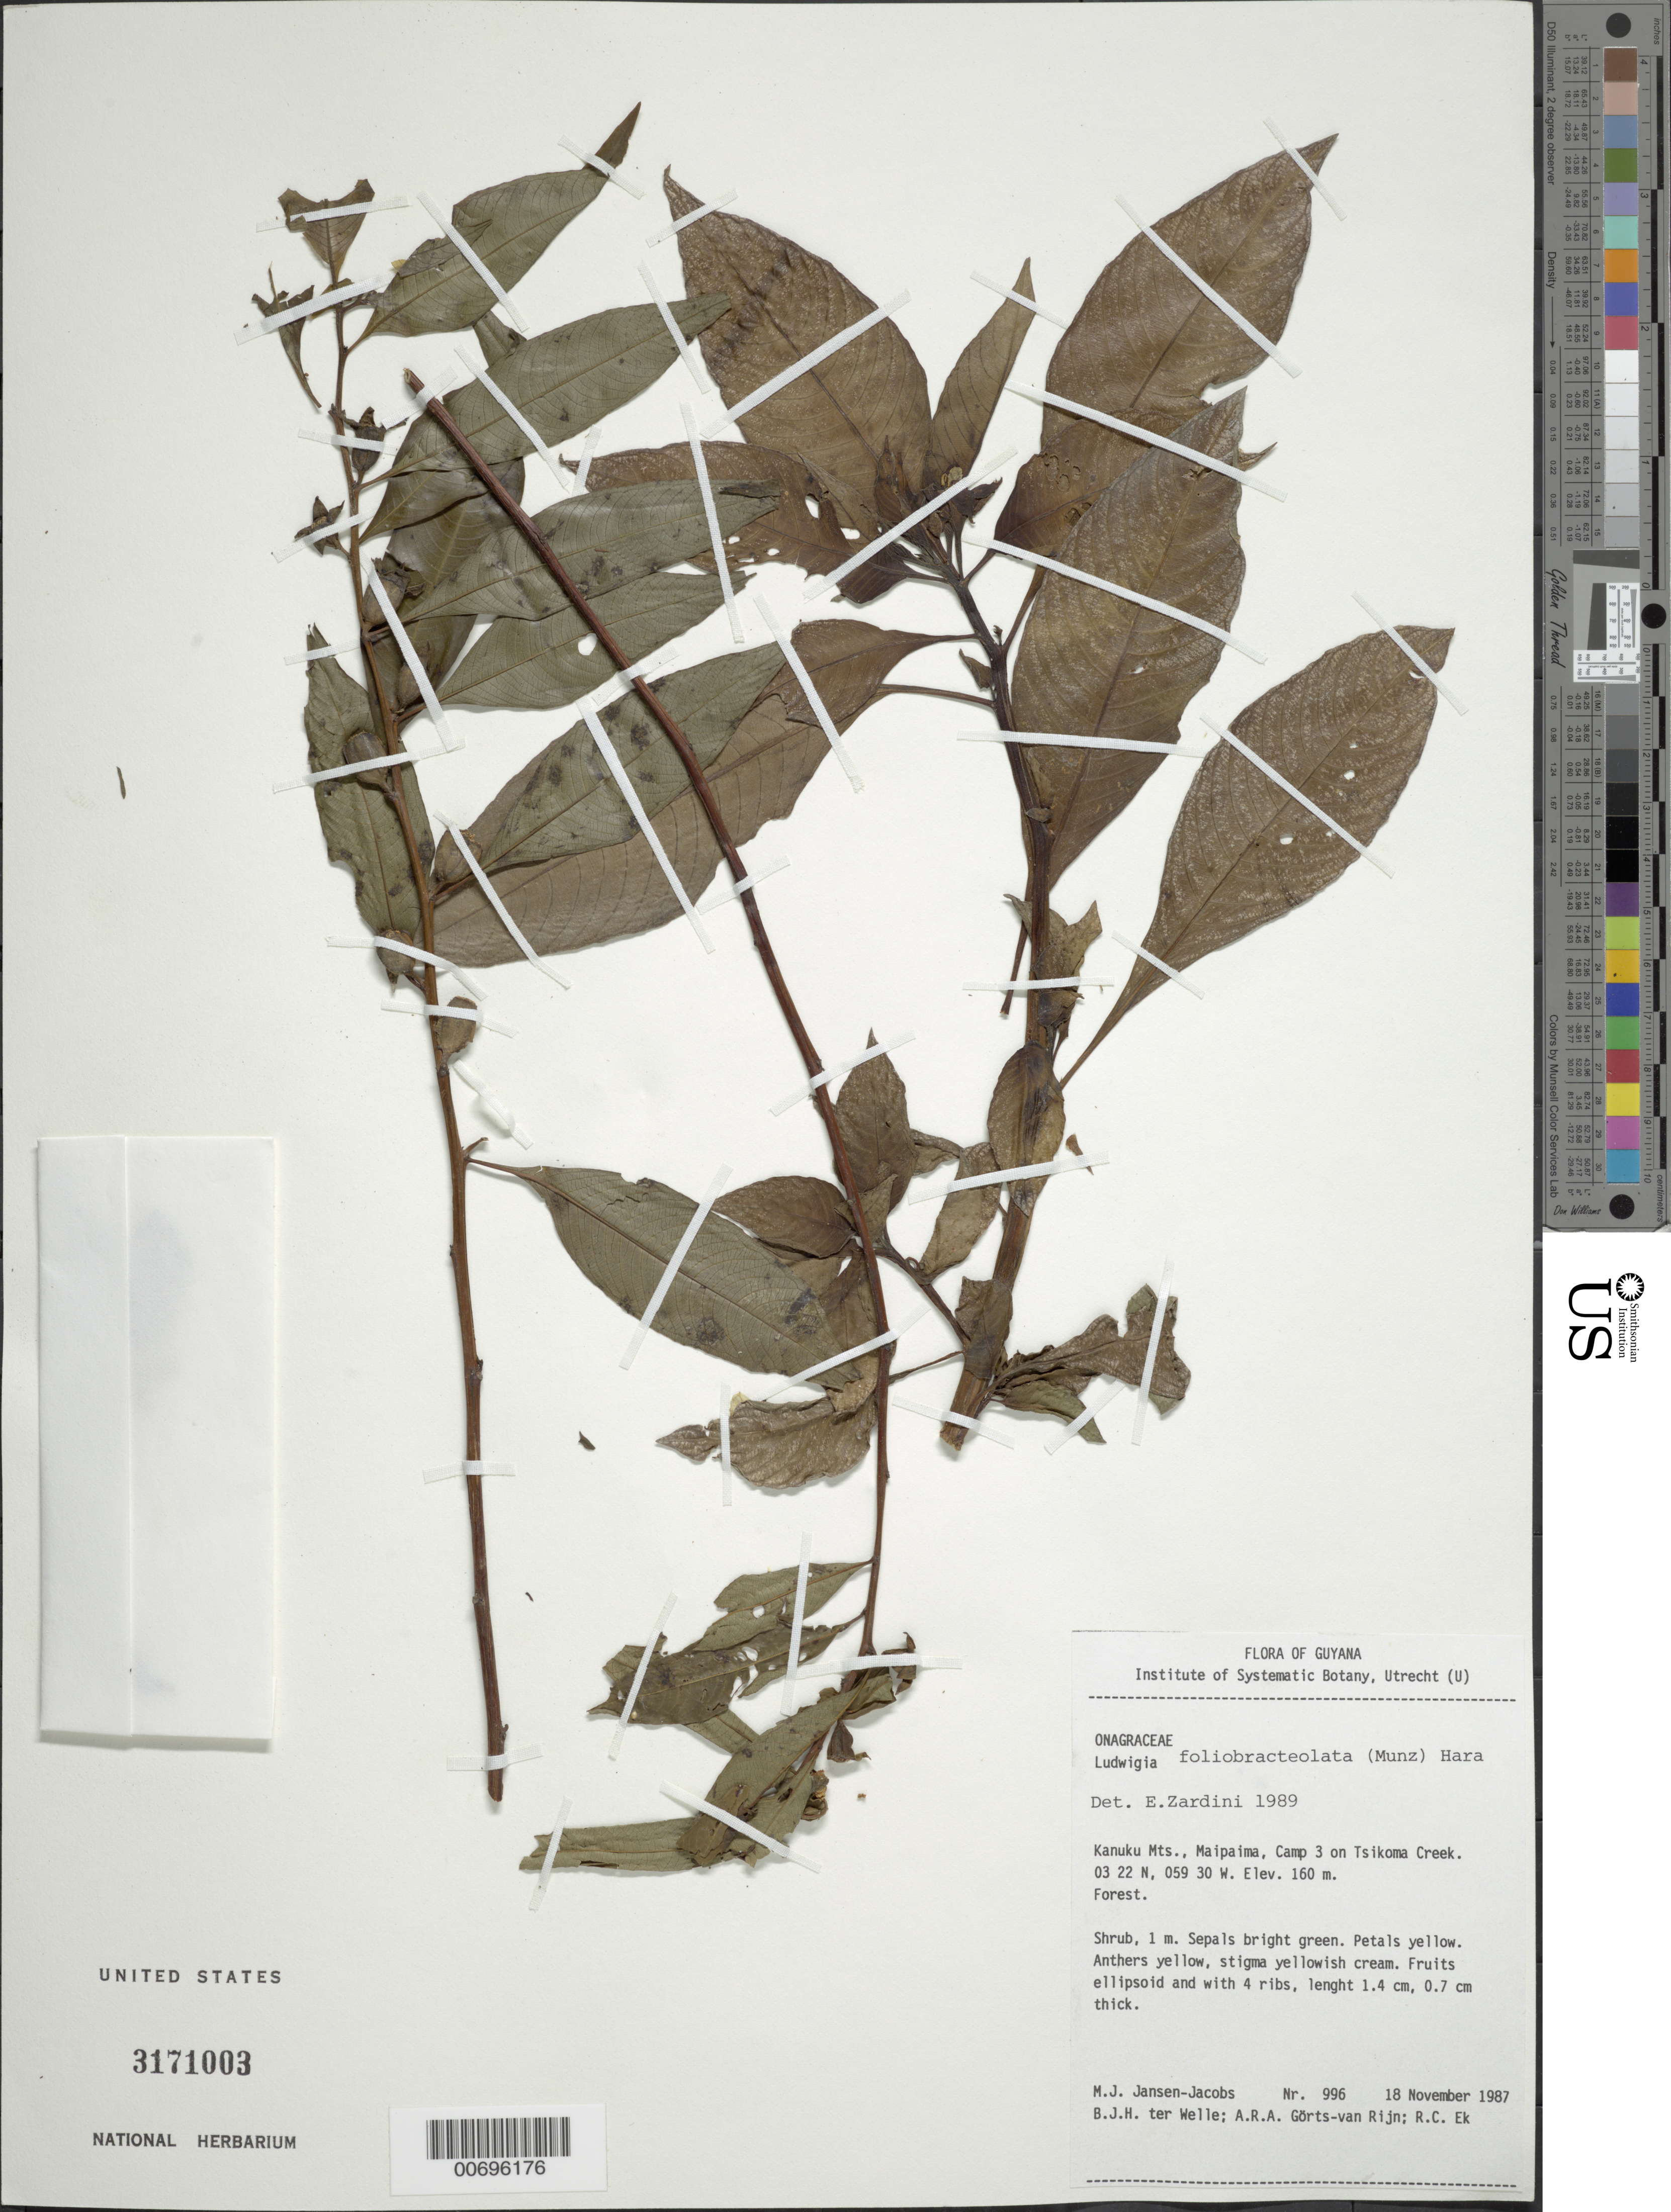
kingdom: Plantae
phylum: Tracheophyta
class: Magnoliopsida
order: Myrtales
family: Onagraceae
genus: Ludwigia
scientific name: Ludwigia foliobracteolata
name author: (Munz) H. Hara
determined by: Zardini, E. M.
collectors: M. J. Jansen-Jacobs, B. Welle, A. .R. A. Görts-van Rijn & R. C. Ek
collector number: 996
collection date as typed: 18-Nov-87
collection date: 1987-11-18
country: Guyana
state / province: U. Takutu-U. Essequibo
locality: Kanuku Mts., Maipaima, Camp 3 on Tsikoma Creek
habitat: Forest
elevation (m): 160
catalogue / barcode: US 3171003